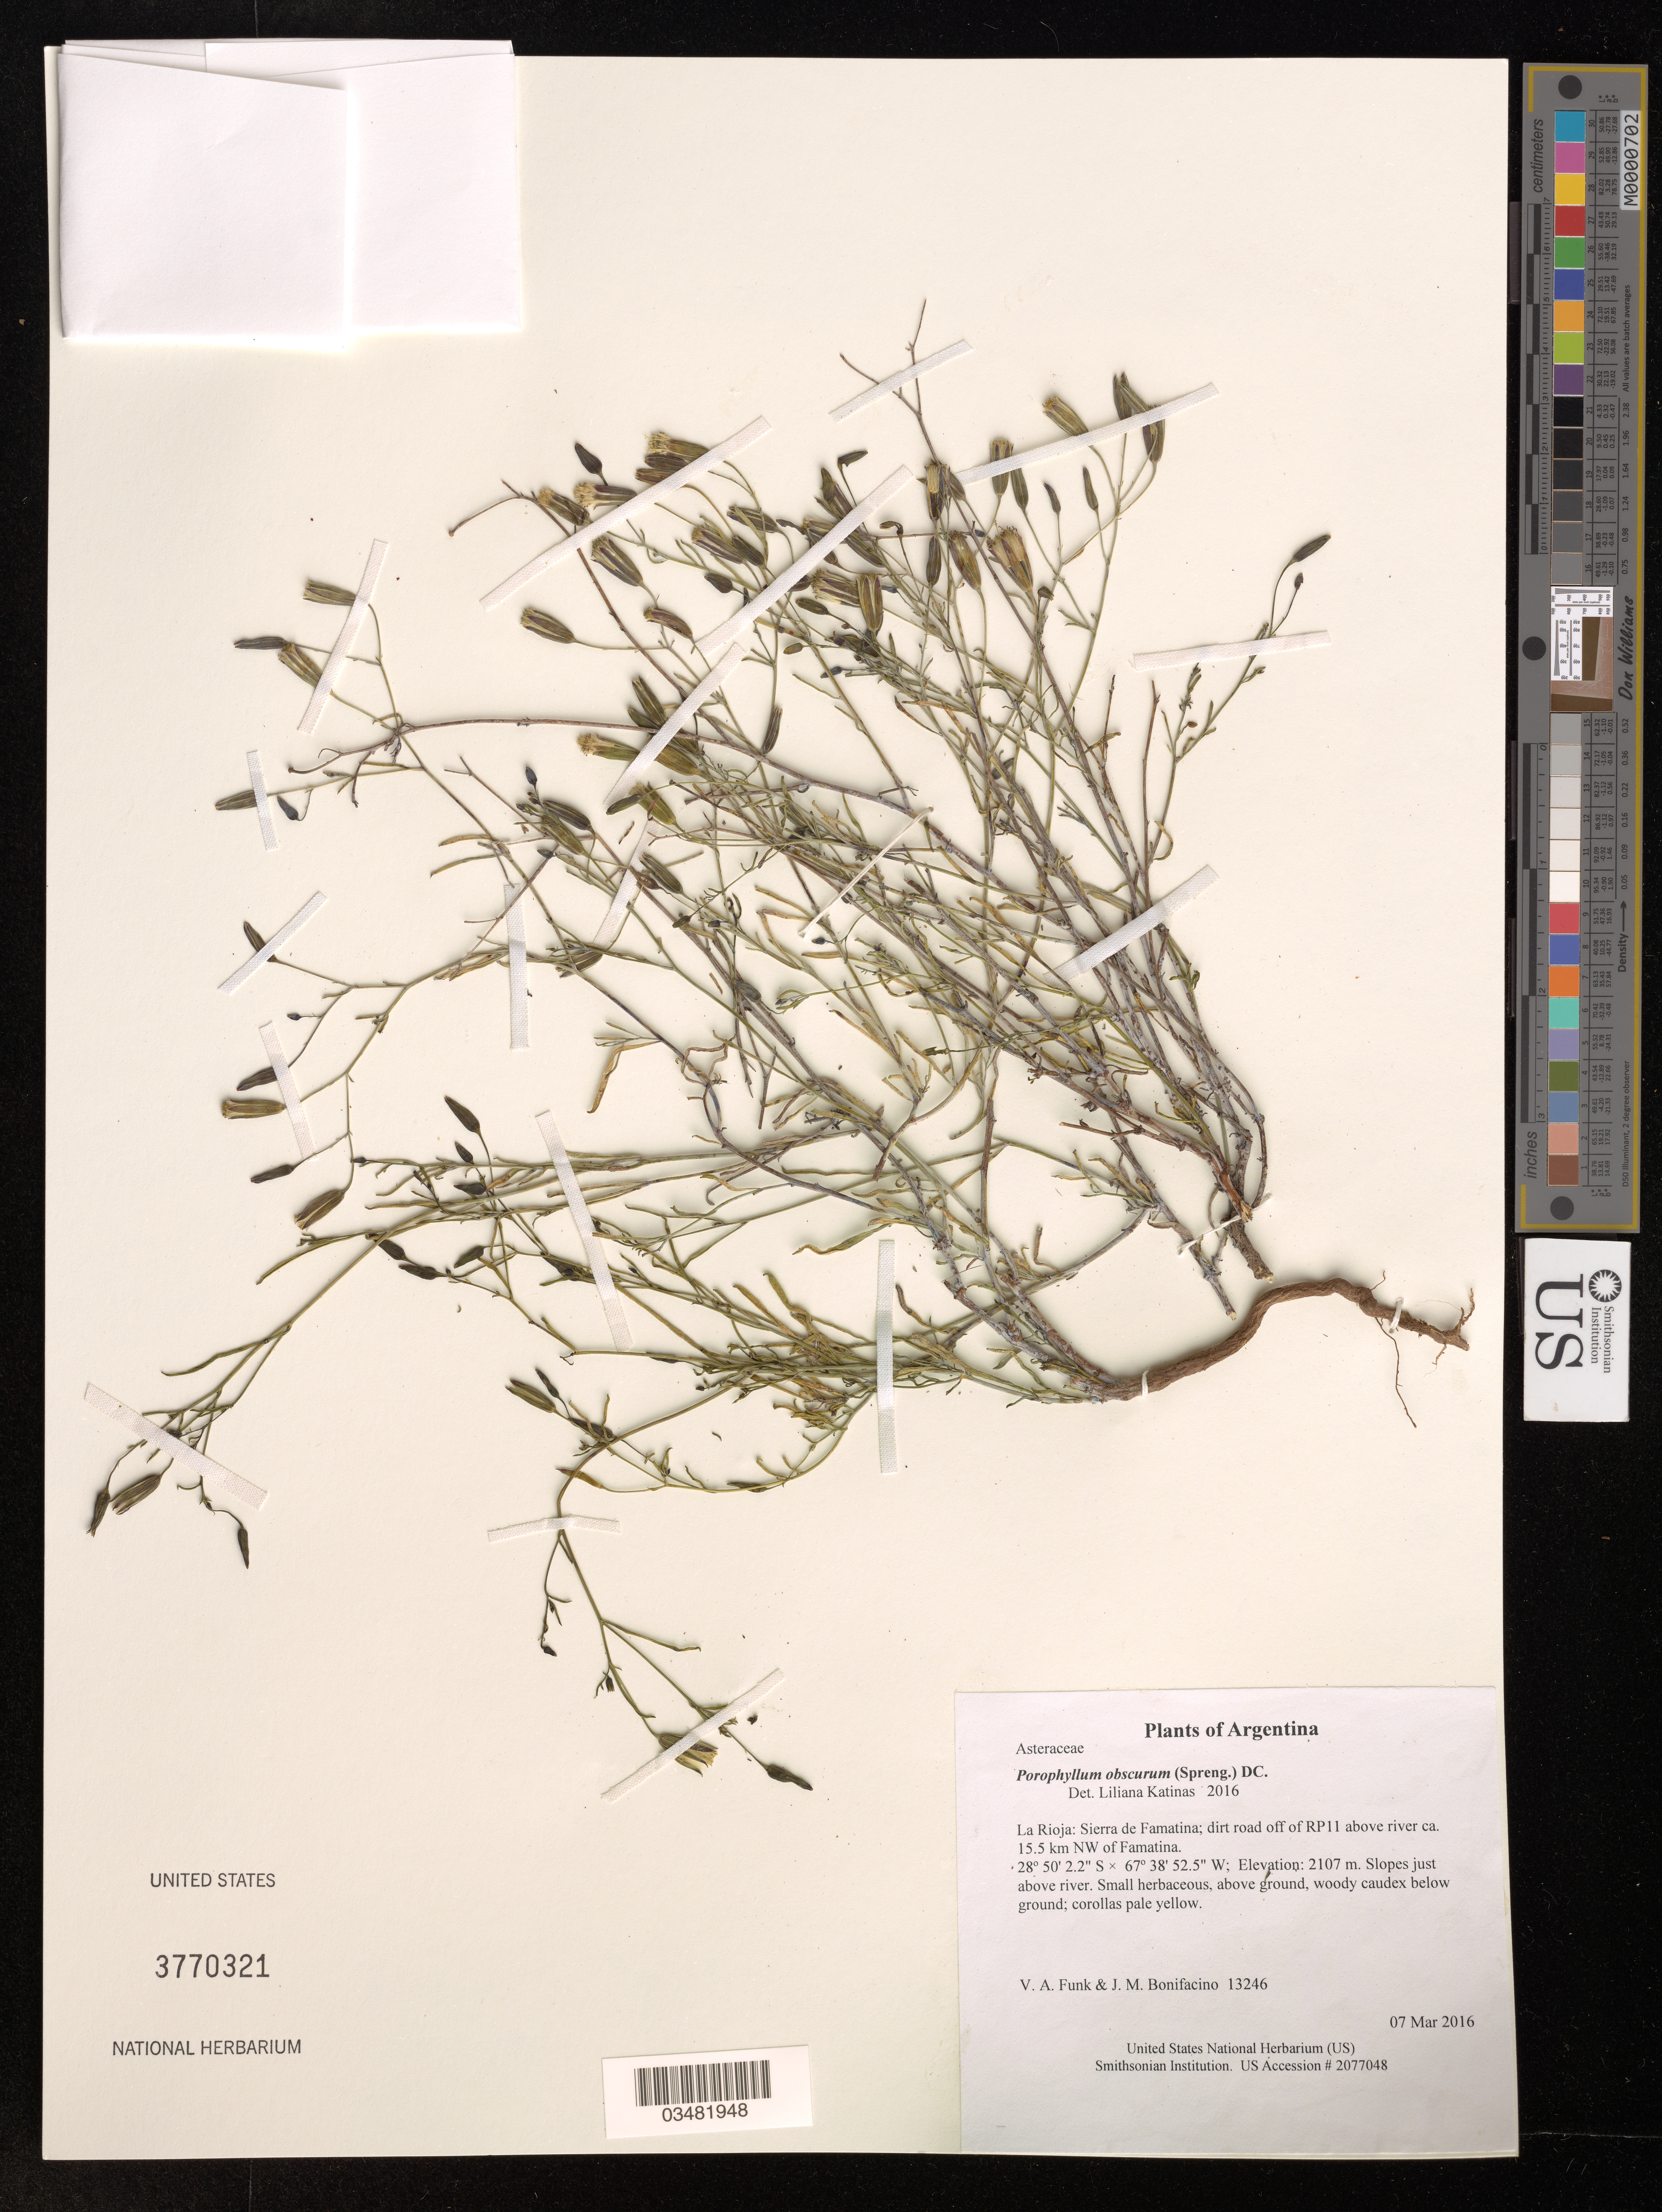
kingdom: Plantae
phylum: Tracheophyta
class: Magnoliopsida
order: Asterales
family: Asteraceae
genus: Porophyllum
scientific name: Porophyllum obscurum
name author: (Spreng.) DC.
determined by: Katinas, L.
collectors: V. Funk & M. Bonifacino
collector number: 13246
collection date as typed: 7 March 2016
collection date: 2016-03-07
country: Argentina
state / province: La Rioja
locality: Sierra de Famatina; dirt road off of RP11 above river ca. 15.5 km NW of Famatina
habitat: Slopes just above river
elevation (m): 2107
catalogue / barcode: US 3770321